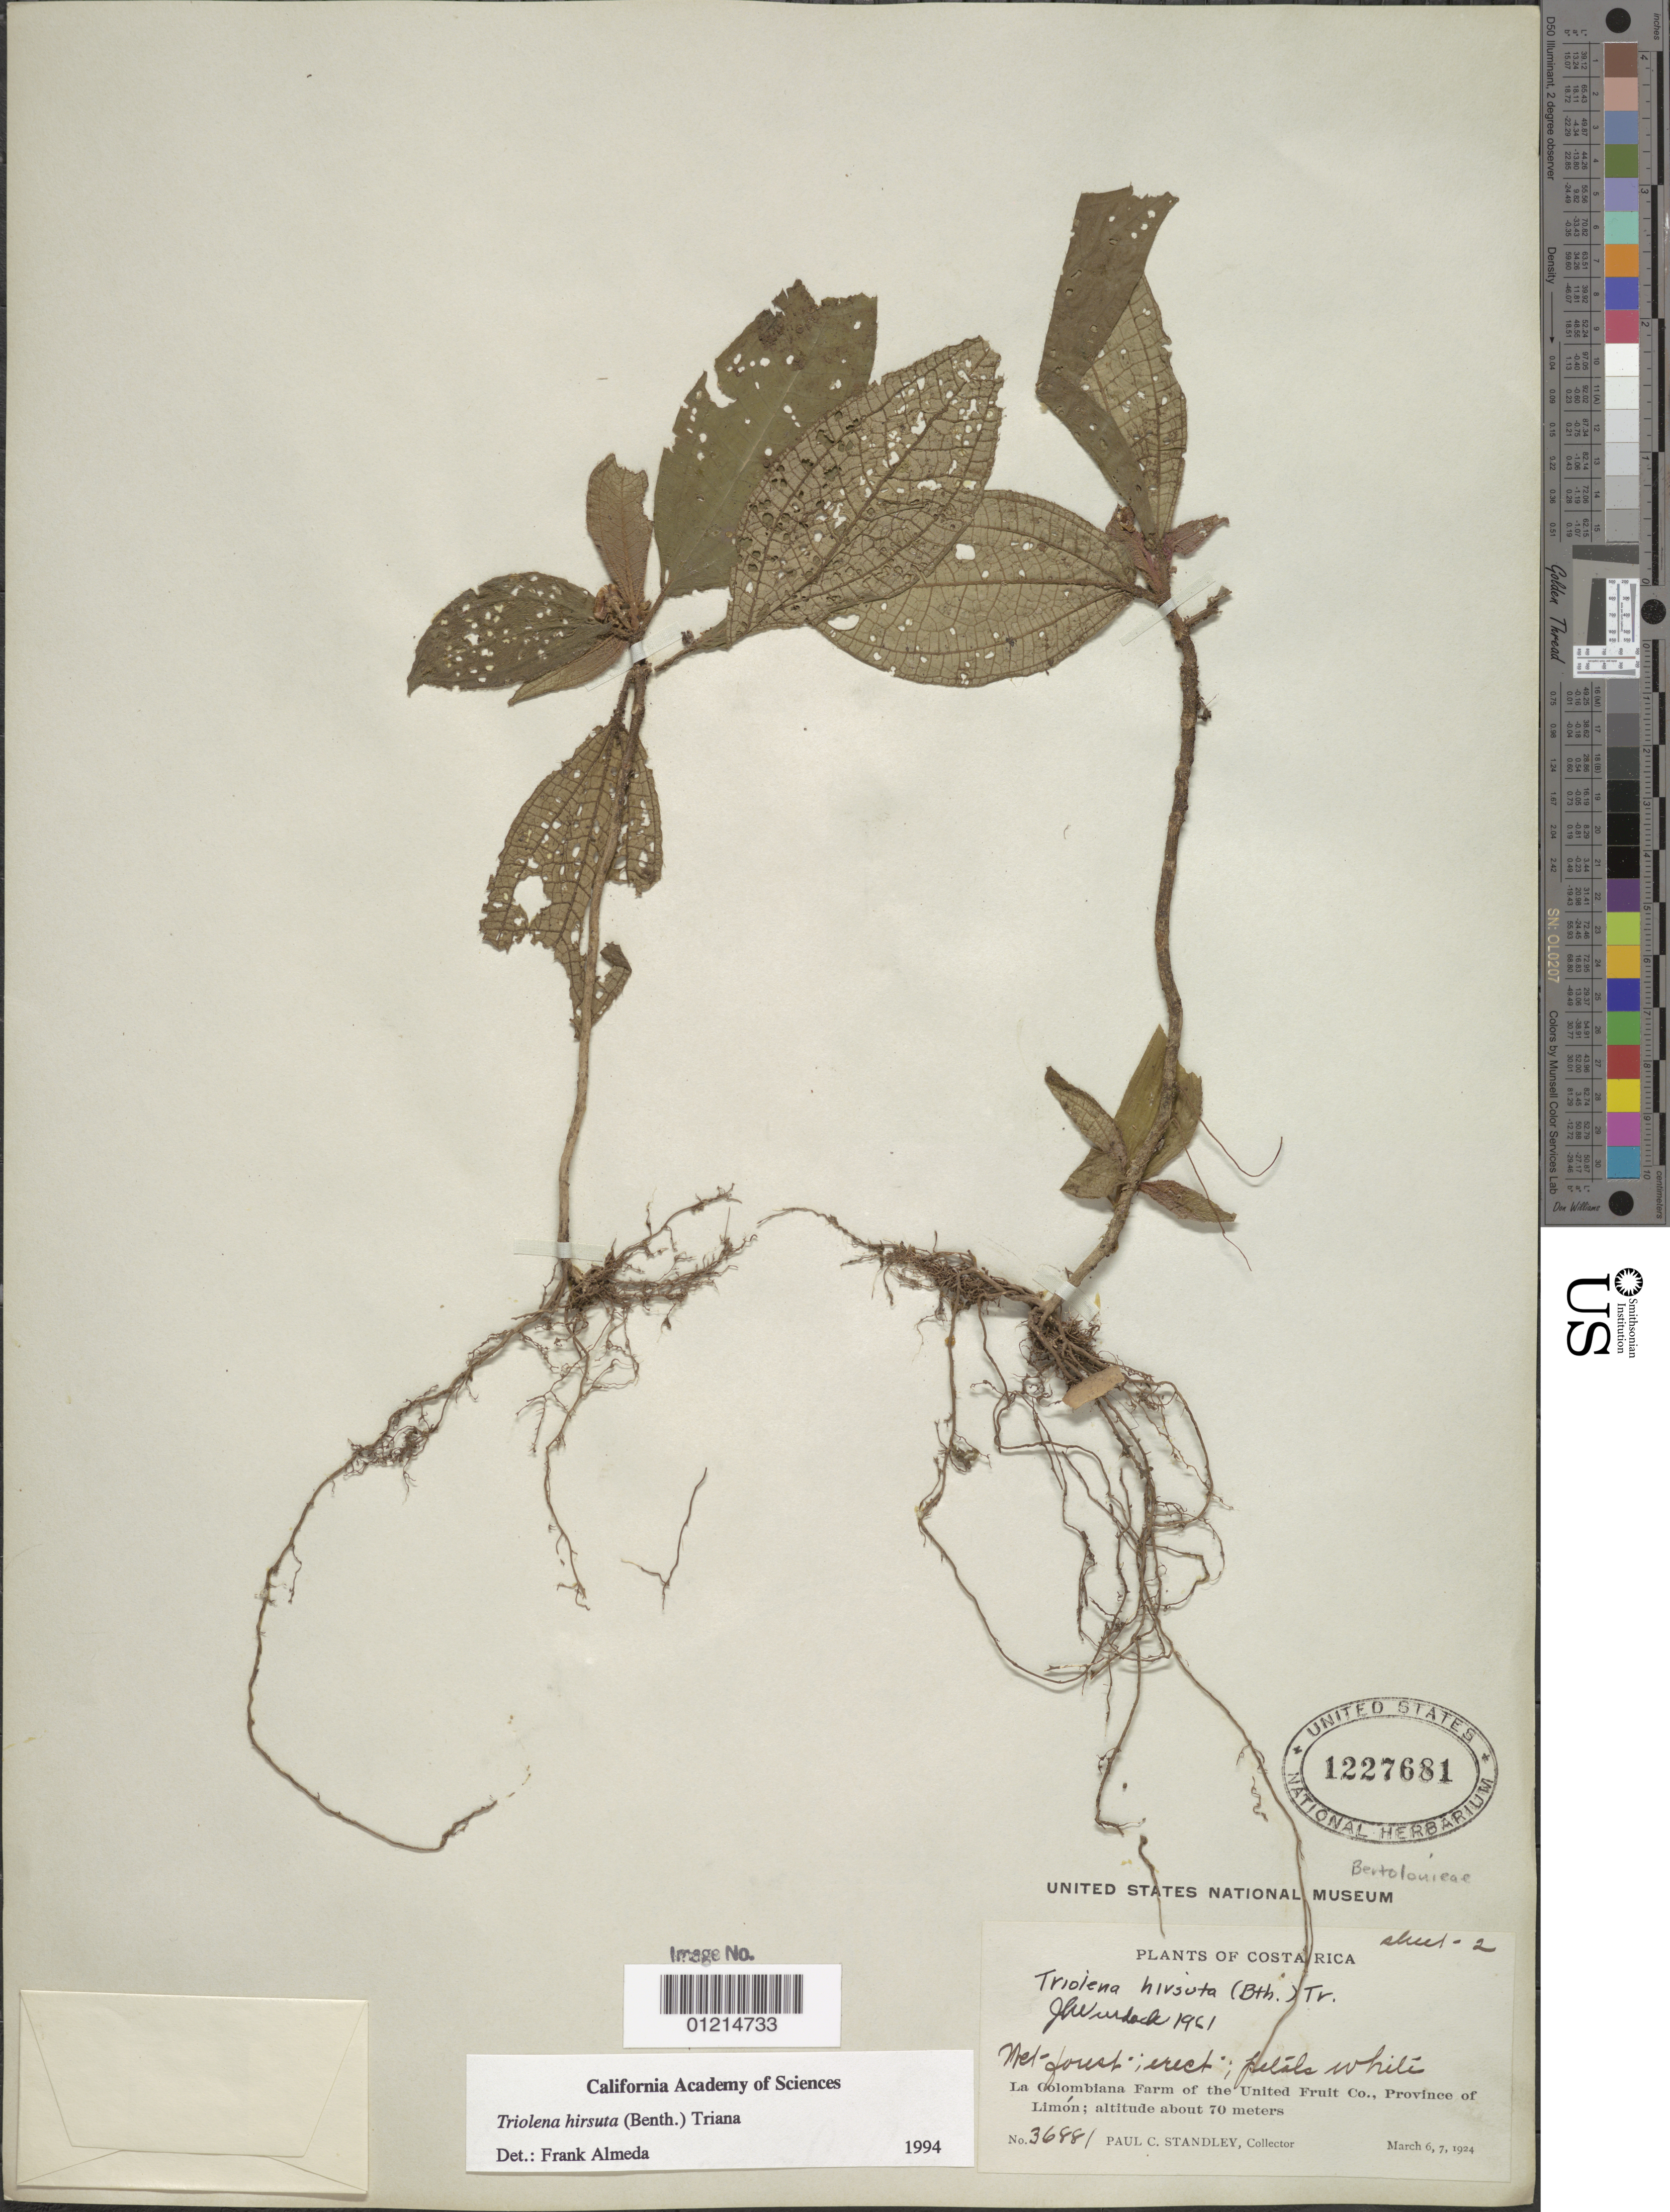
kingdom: Plantae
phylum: Tracheophyta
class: Magnoliopsida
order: Myrtales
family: Melastomataceae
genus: Triolena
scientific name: Triolena hirsuta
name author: (Benth.) Triana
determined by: Almeda, F.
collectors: P. C. Standley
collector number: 36881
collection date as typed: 06 Mar 1924 and 07 Mar 1924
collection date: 1924-03-06,1924-03-07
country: Costa Rica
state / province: Limón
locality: La Colombiana Farm of the United Fruit Co.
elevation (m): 70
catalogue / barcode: US 1227681